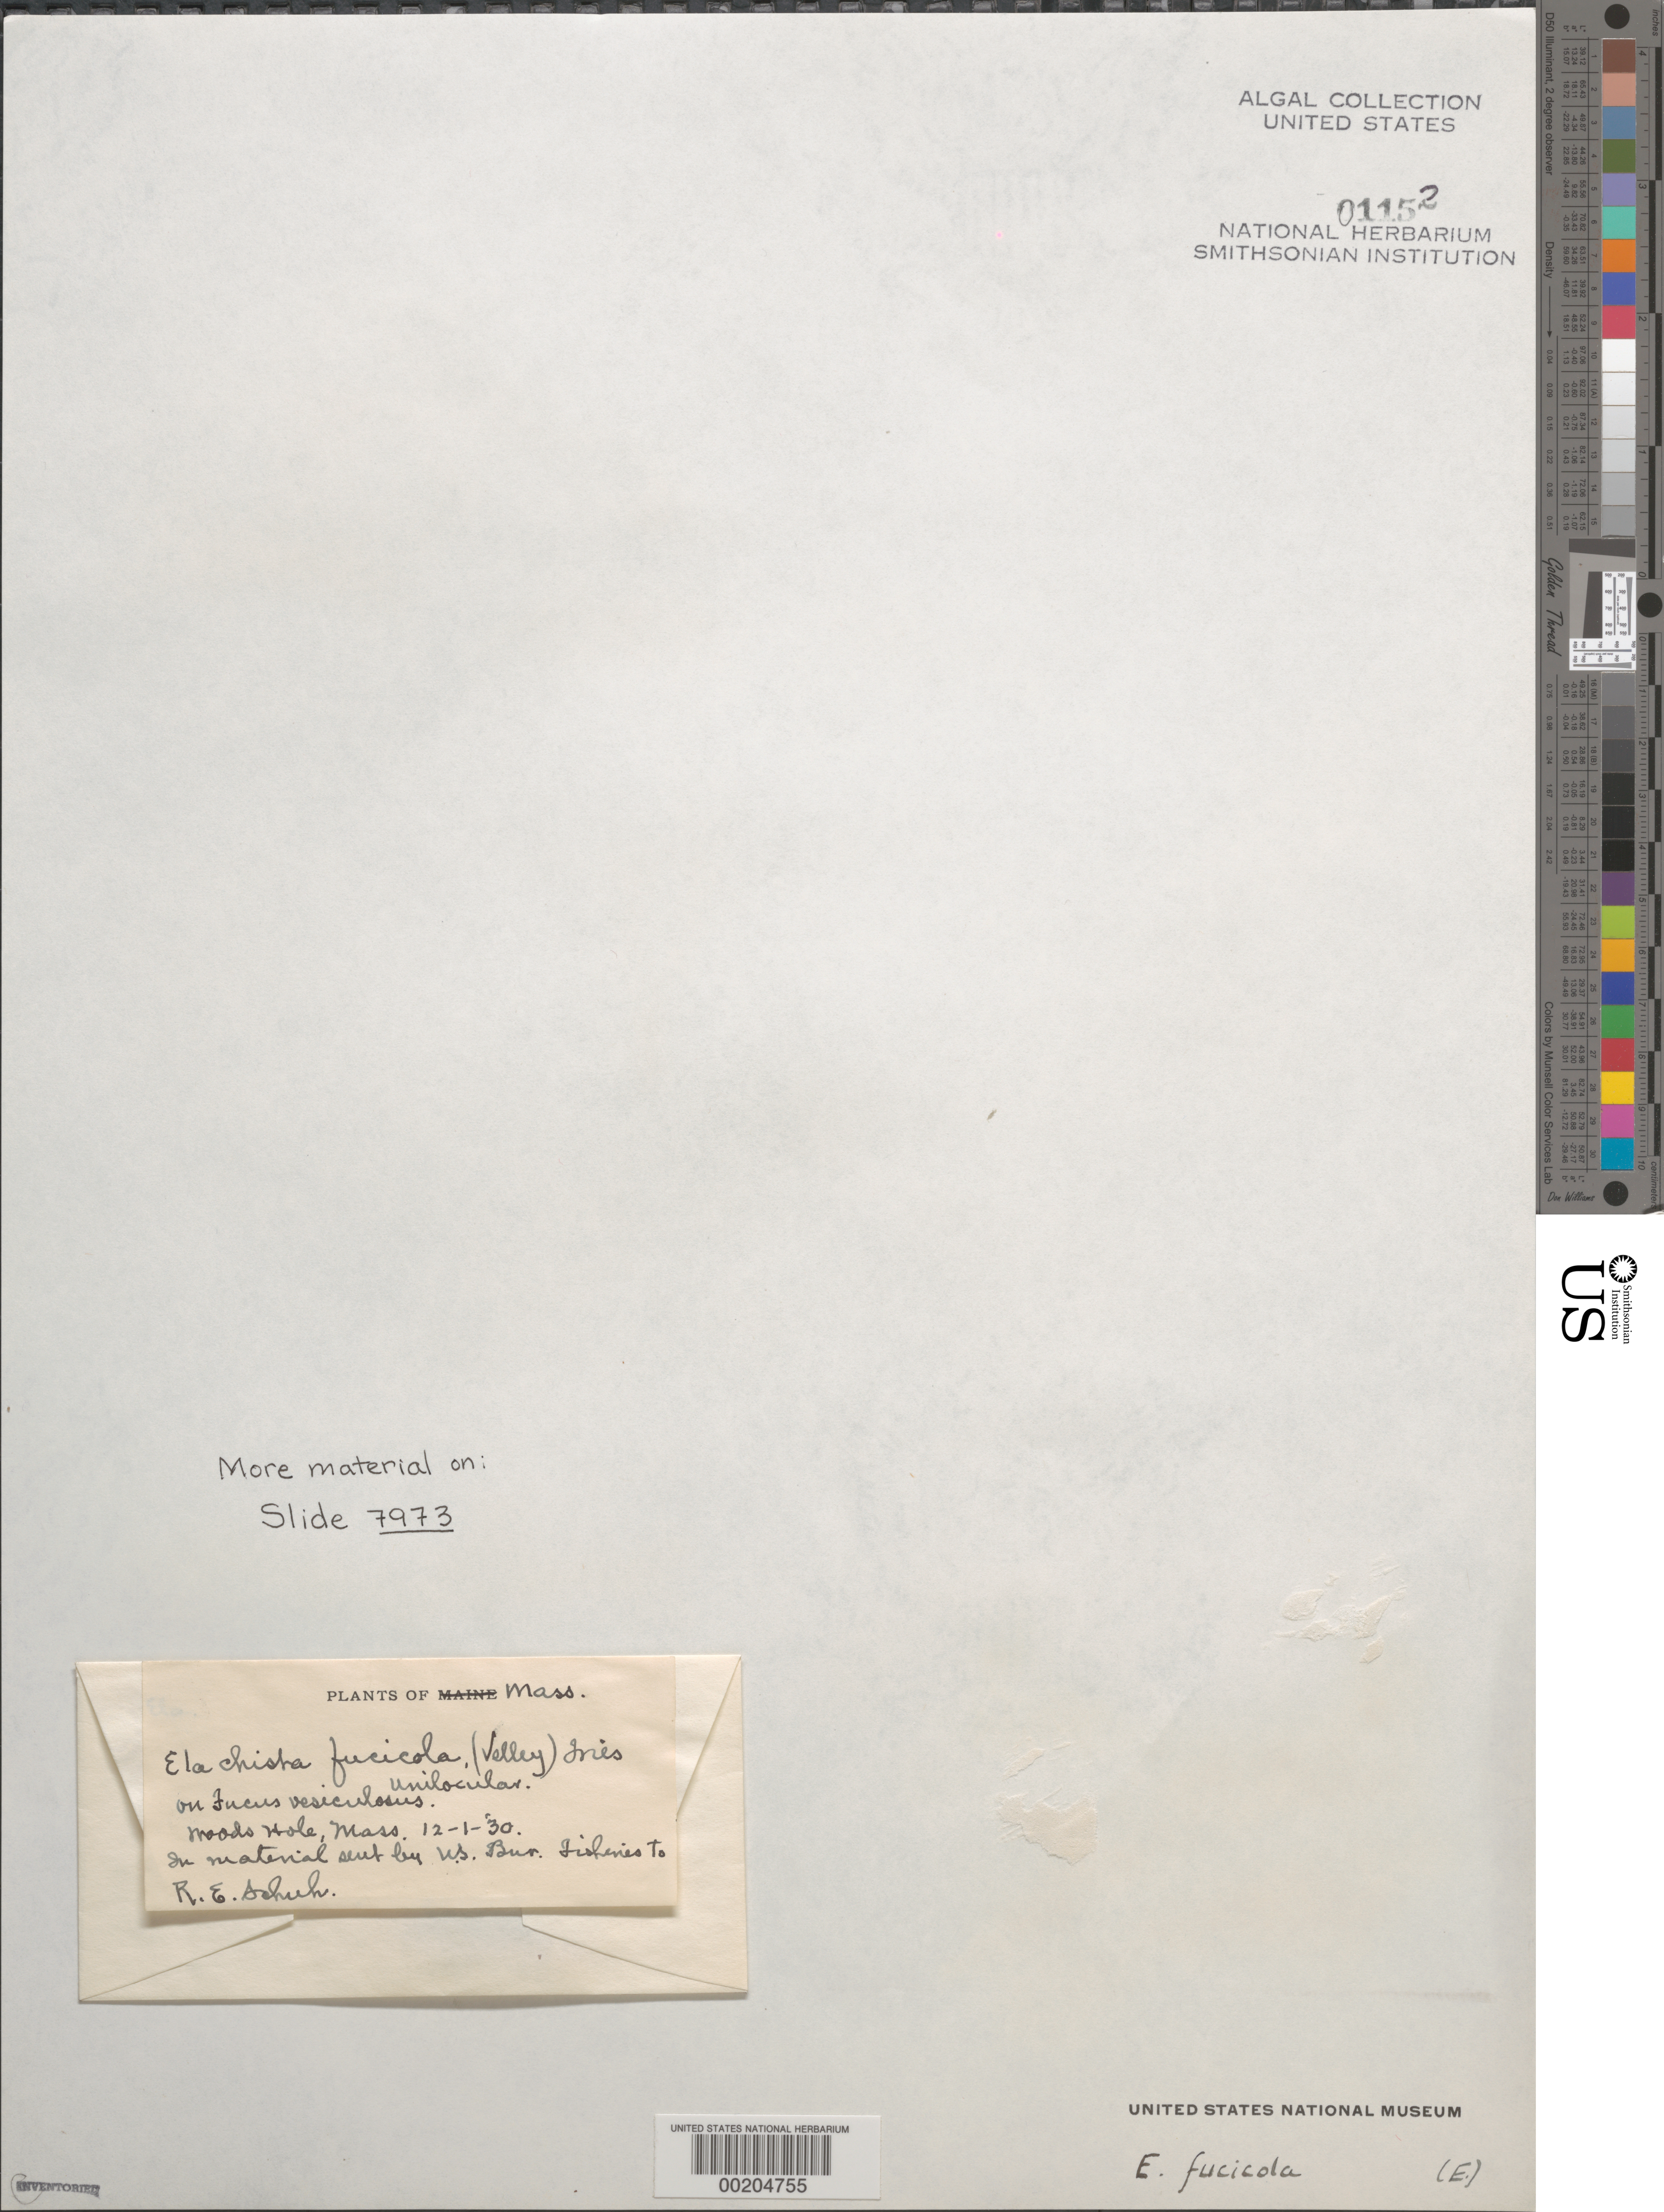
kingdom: Chromista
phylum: Ochrophyta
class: Phaeophyceae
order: Ectocarpales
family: Chordariaceae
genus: Elachista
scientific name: Elachista fucicola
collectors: U.S. Bureau of Fisheries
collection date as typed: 01 Dec 1930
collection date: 1930-12-01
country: United States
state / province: Massachusetts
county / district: Barnstable County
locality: Woods Hole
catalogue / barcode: US 1152